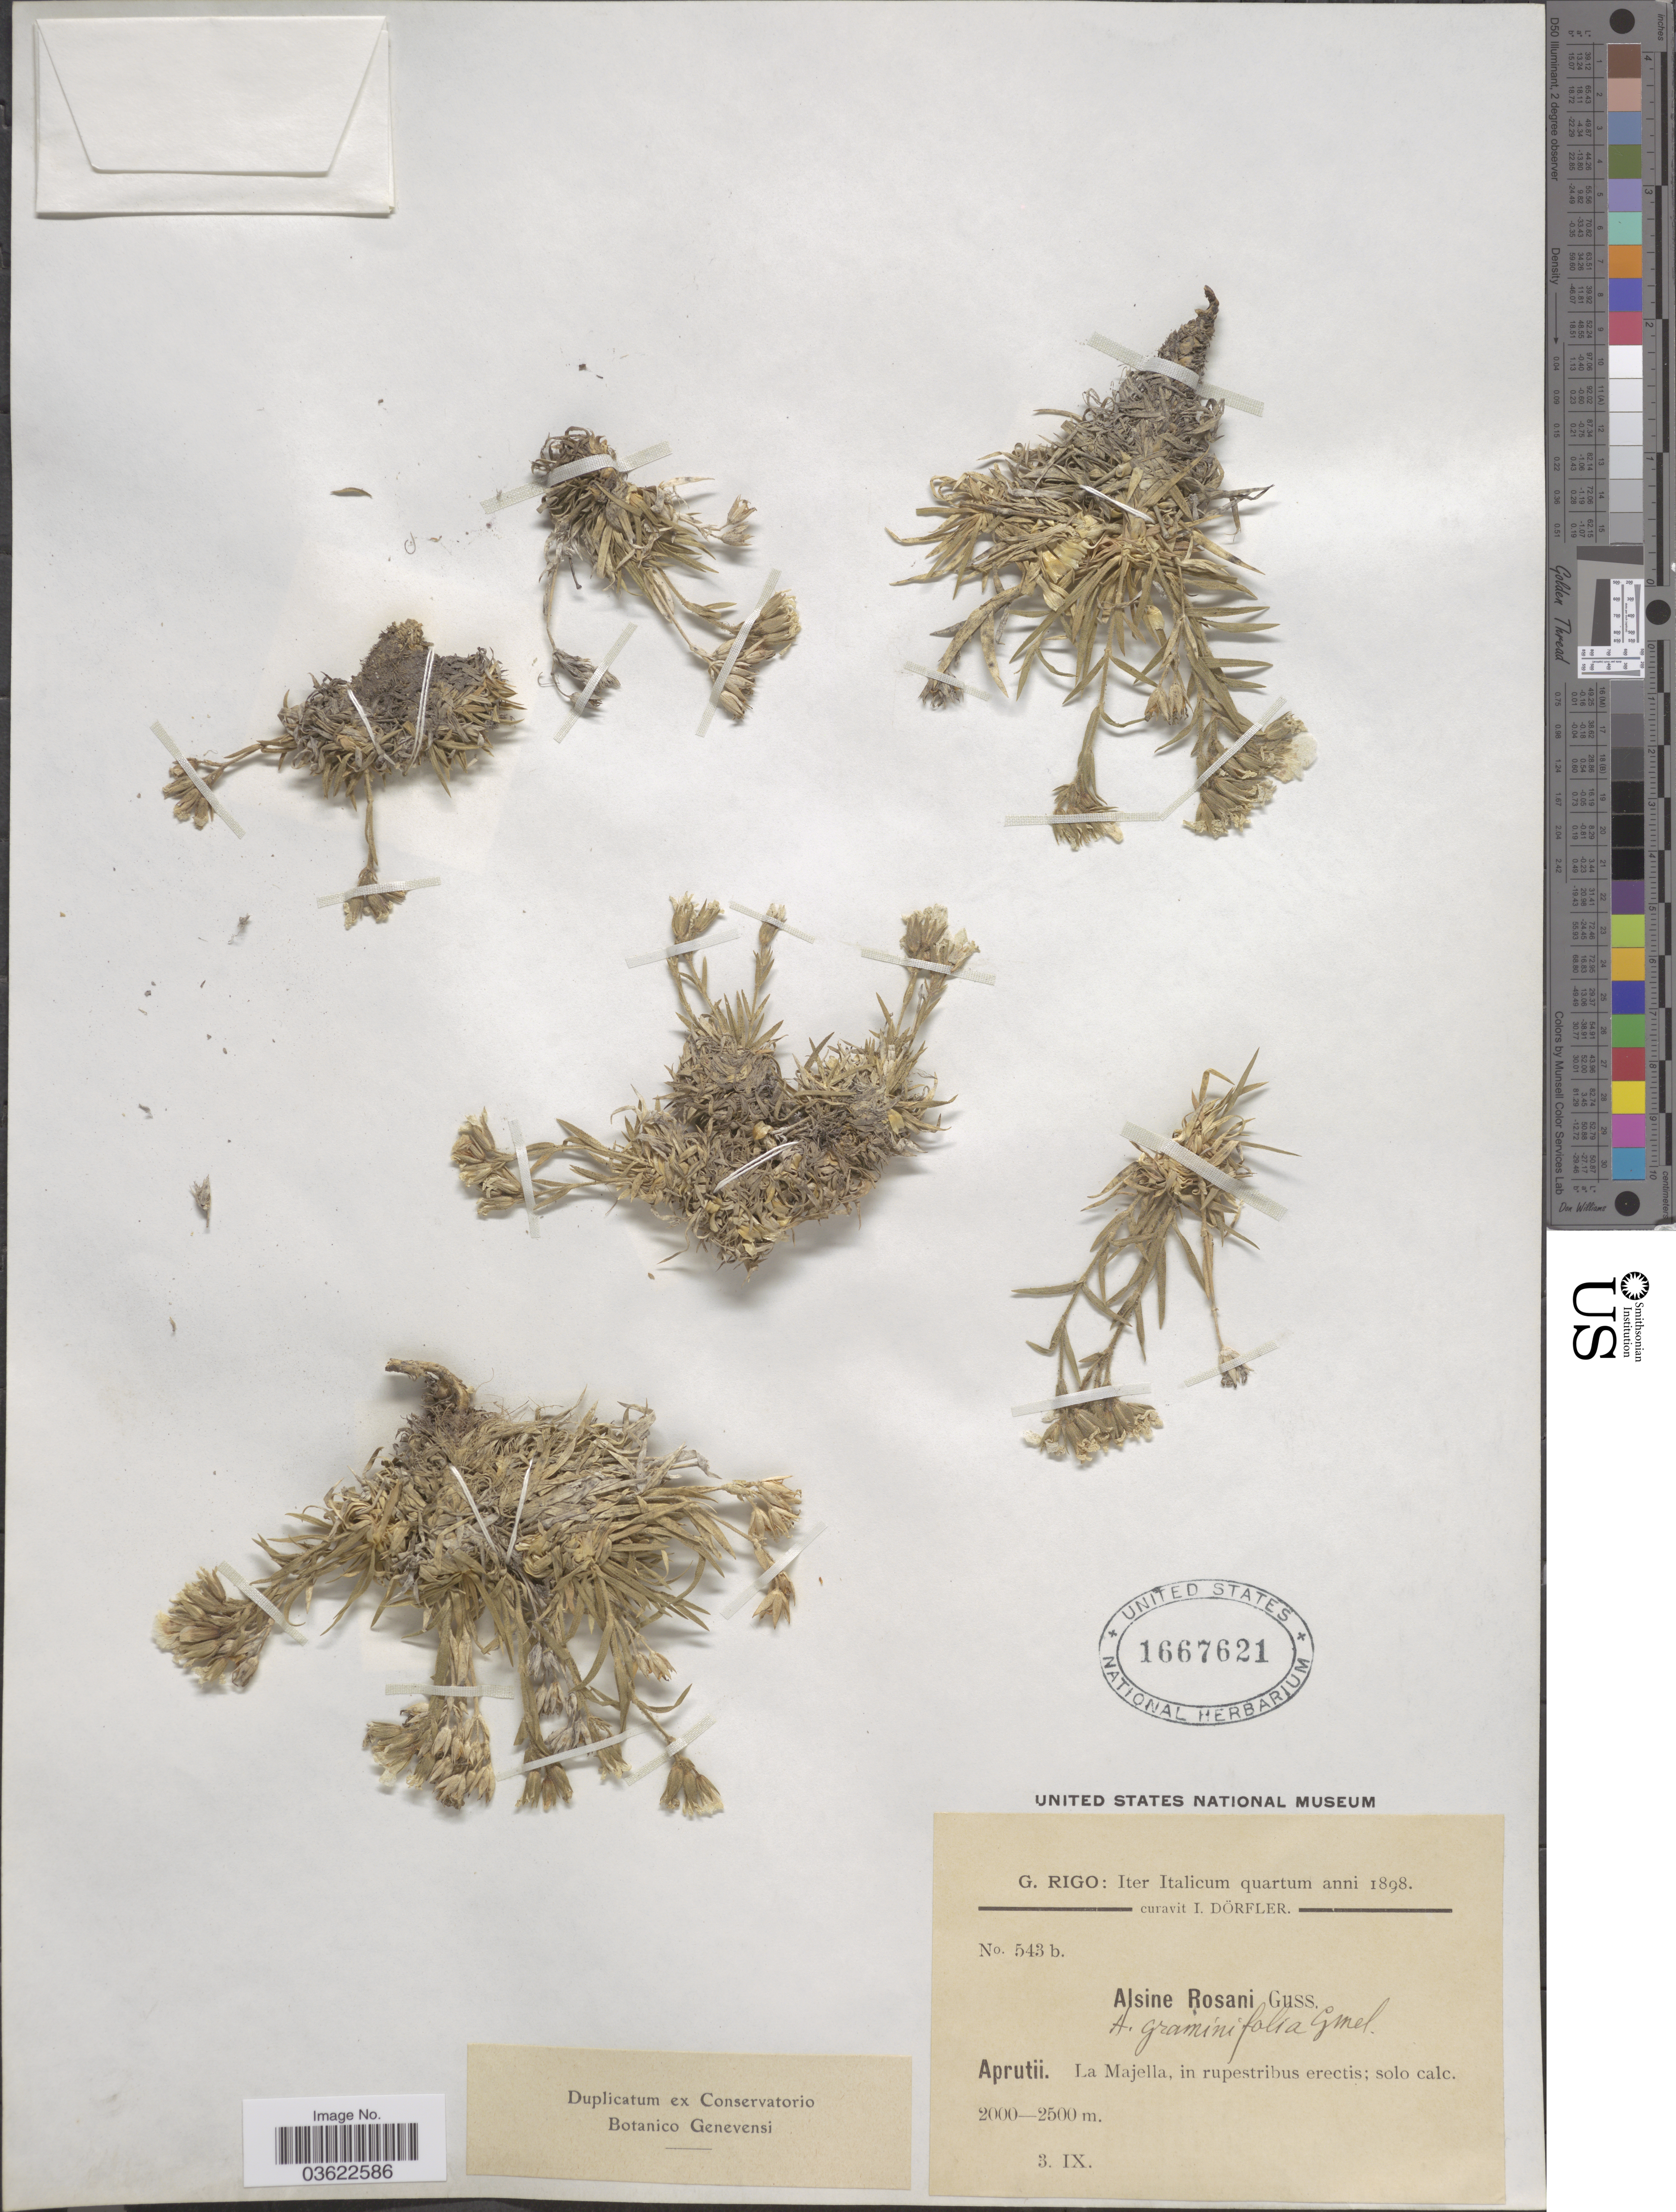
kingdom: Plantae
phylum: Tracheophyta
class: Magnoliopsida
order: Caryophyllales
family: Caryophyllaceae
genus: Arenaria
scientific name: Arenaria rosani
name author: Ten.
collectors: G. Rigo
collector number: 543 b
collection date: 1898-09-03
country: Italy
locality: Aprutii. La Majella.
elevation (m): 2000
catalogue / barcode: US 1667621